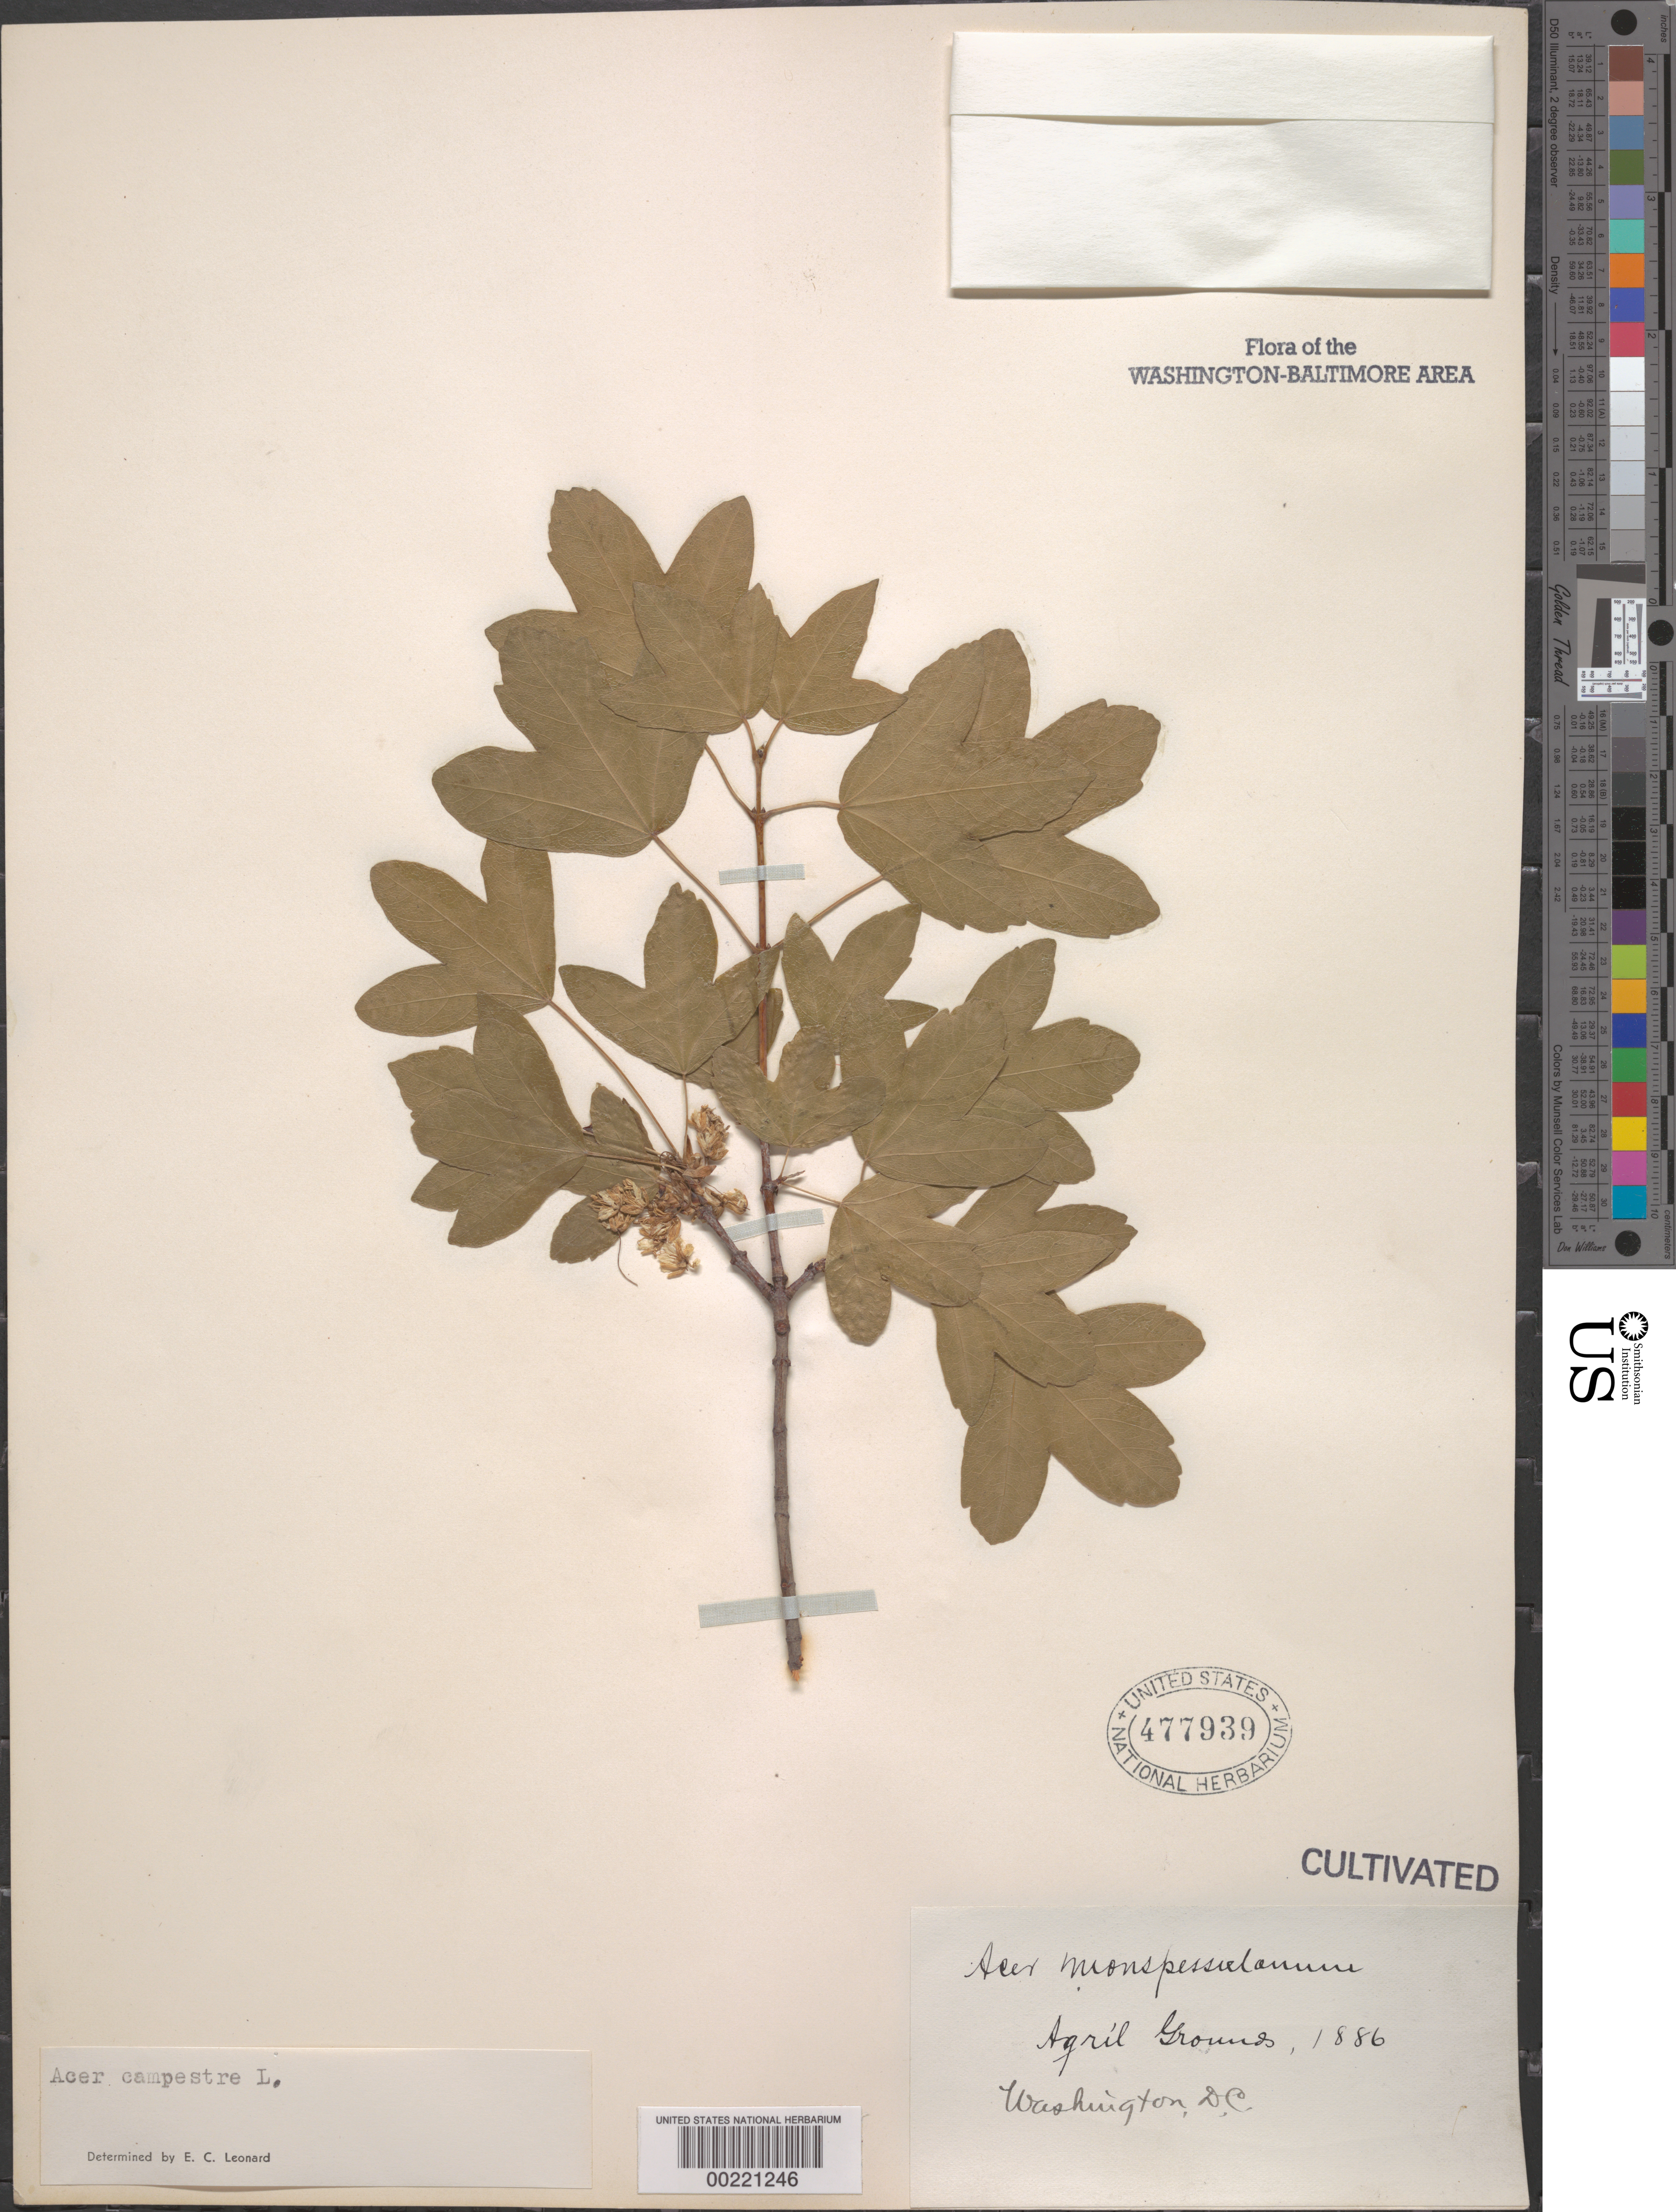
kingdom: Plantae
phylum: Tracheophyta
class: Magnoliopsida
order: Sapindales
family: Sapindaceae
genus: Acer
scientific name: Acer campestre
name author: L.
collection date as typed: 1886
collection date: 1886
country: United States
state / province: District of Columbia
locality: Department of Agriculture grounds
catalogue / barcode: US 477939